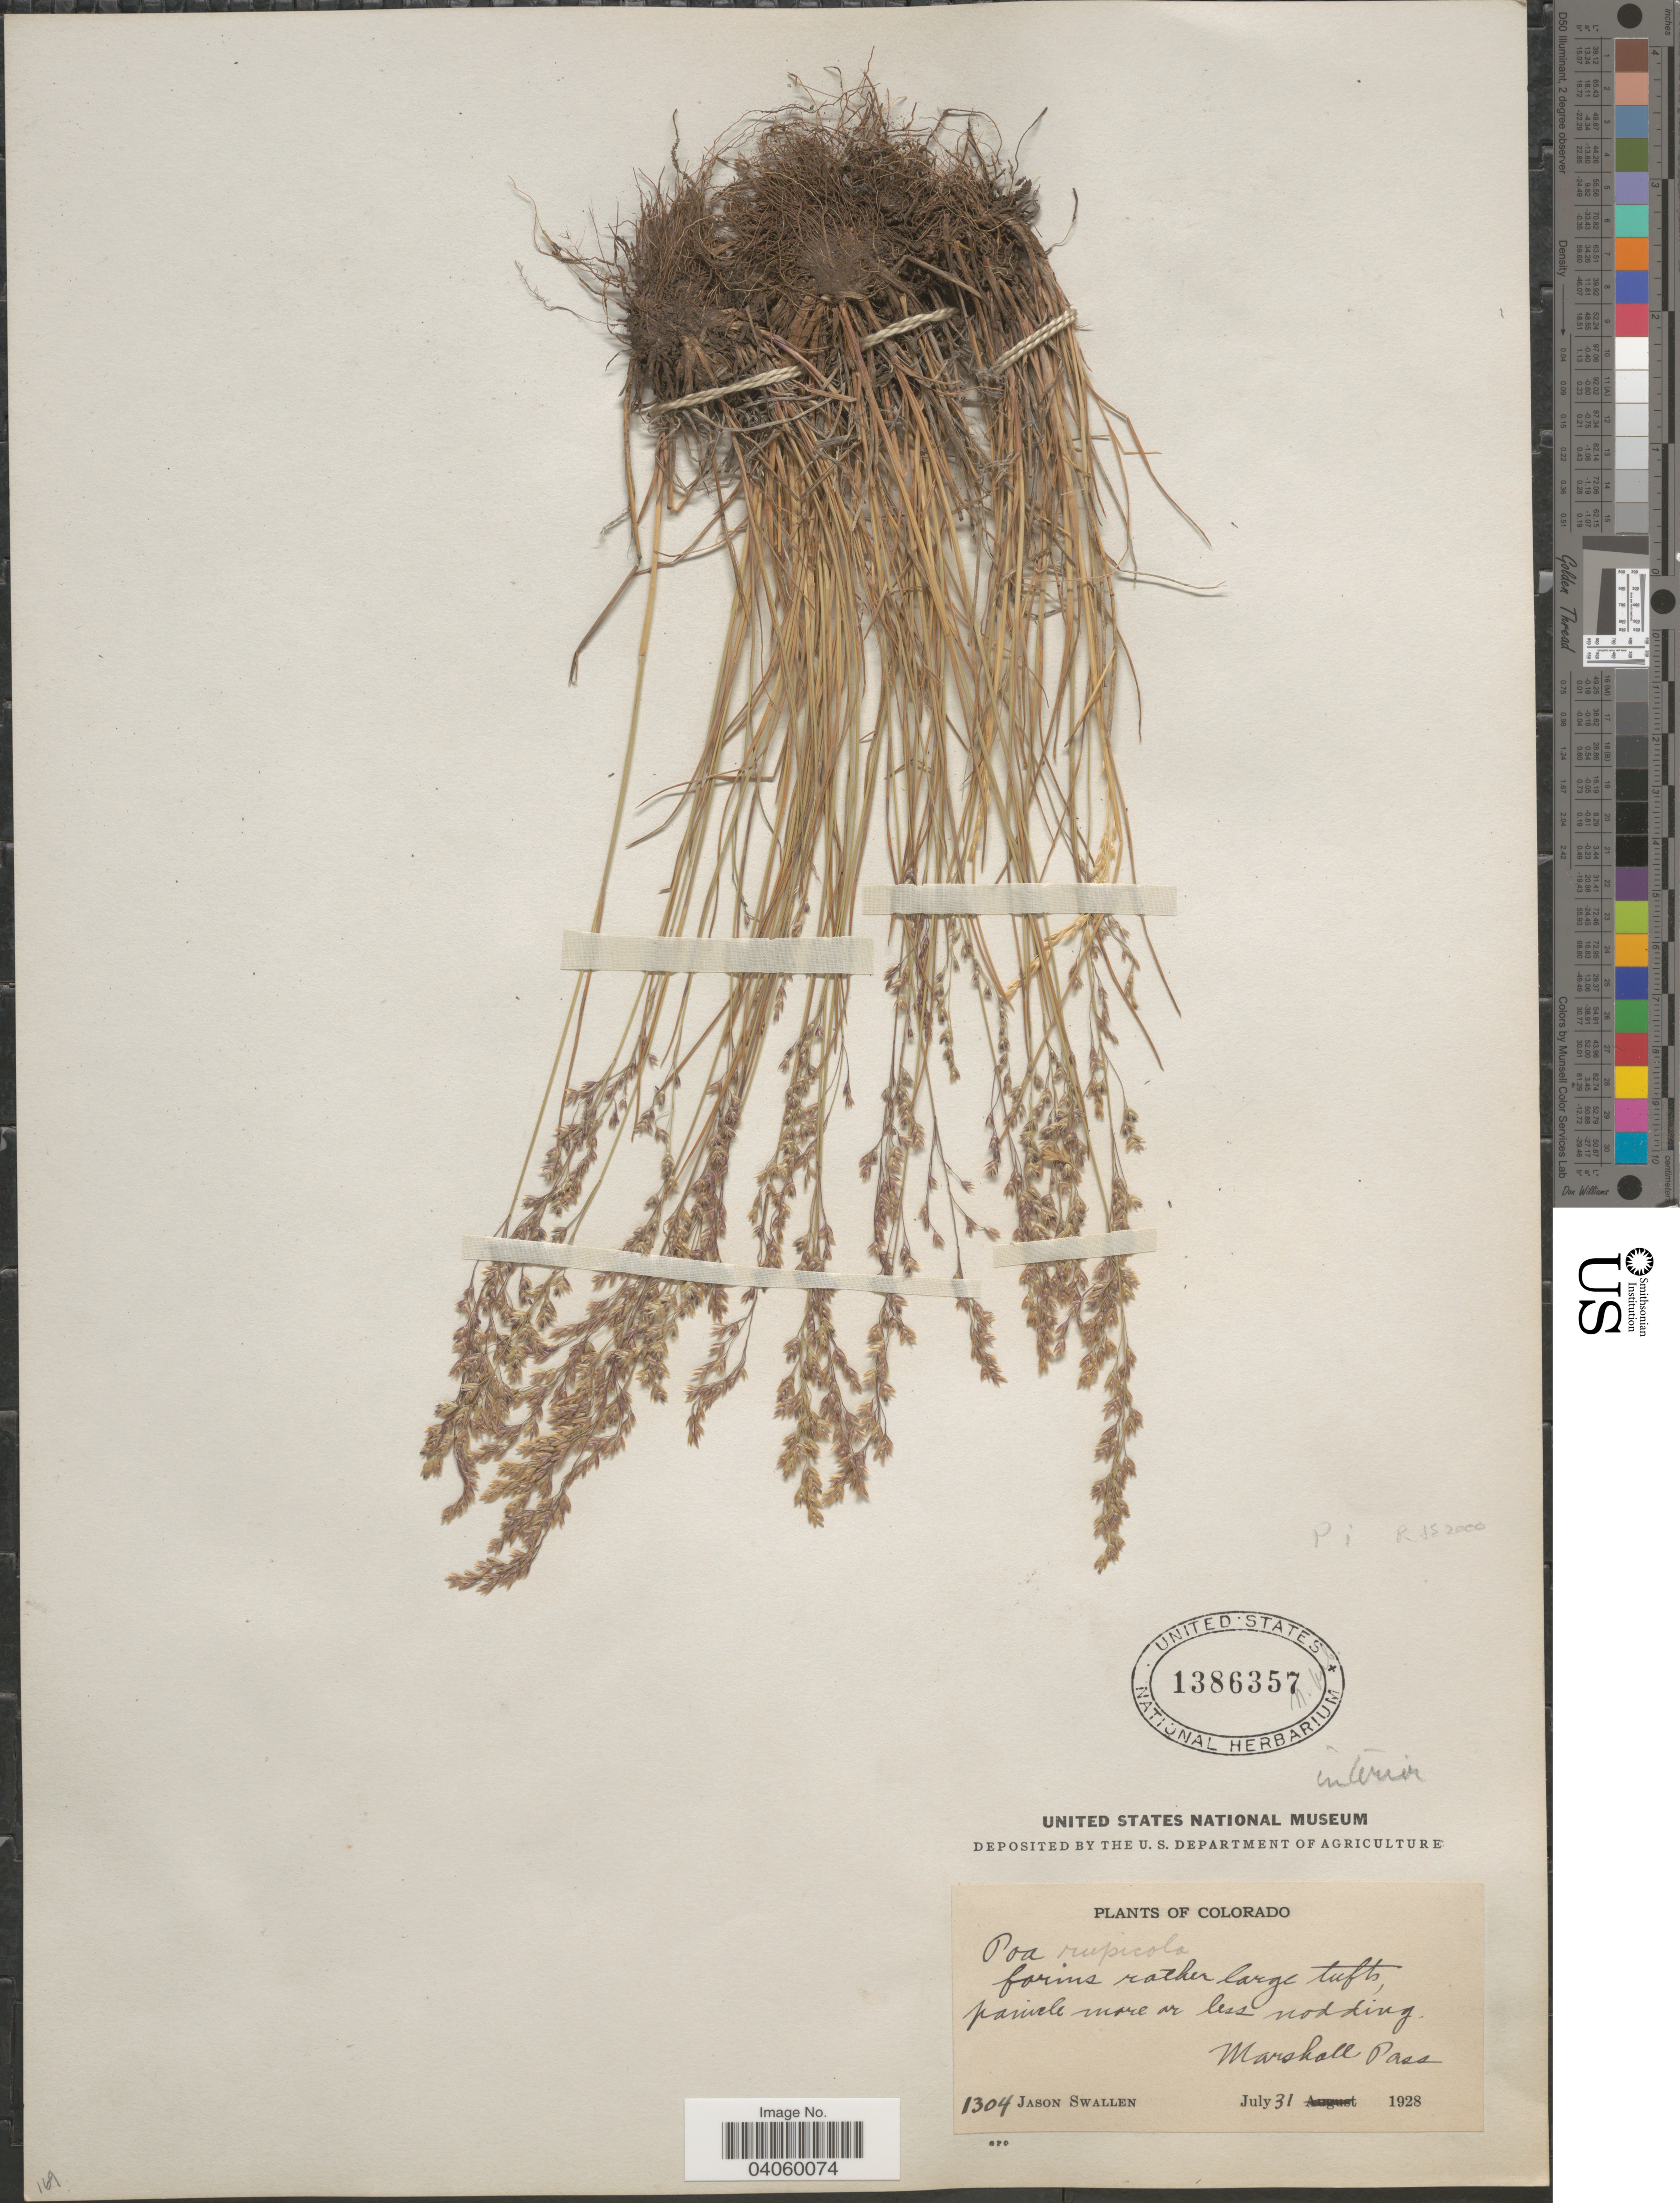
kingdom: Plantae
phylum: Tracheophyta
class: Liliopsida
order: Poales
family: Poaceae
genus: Poa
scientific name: Poa interior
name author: Rydb.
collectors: J. R. Swallen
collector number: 1304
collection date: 1928-07-31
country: United States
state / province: Colorado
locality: Marshall Pass.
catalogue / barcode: US 1386357